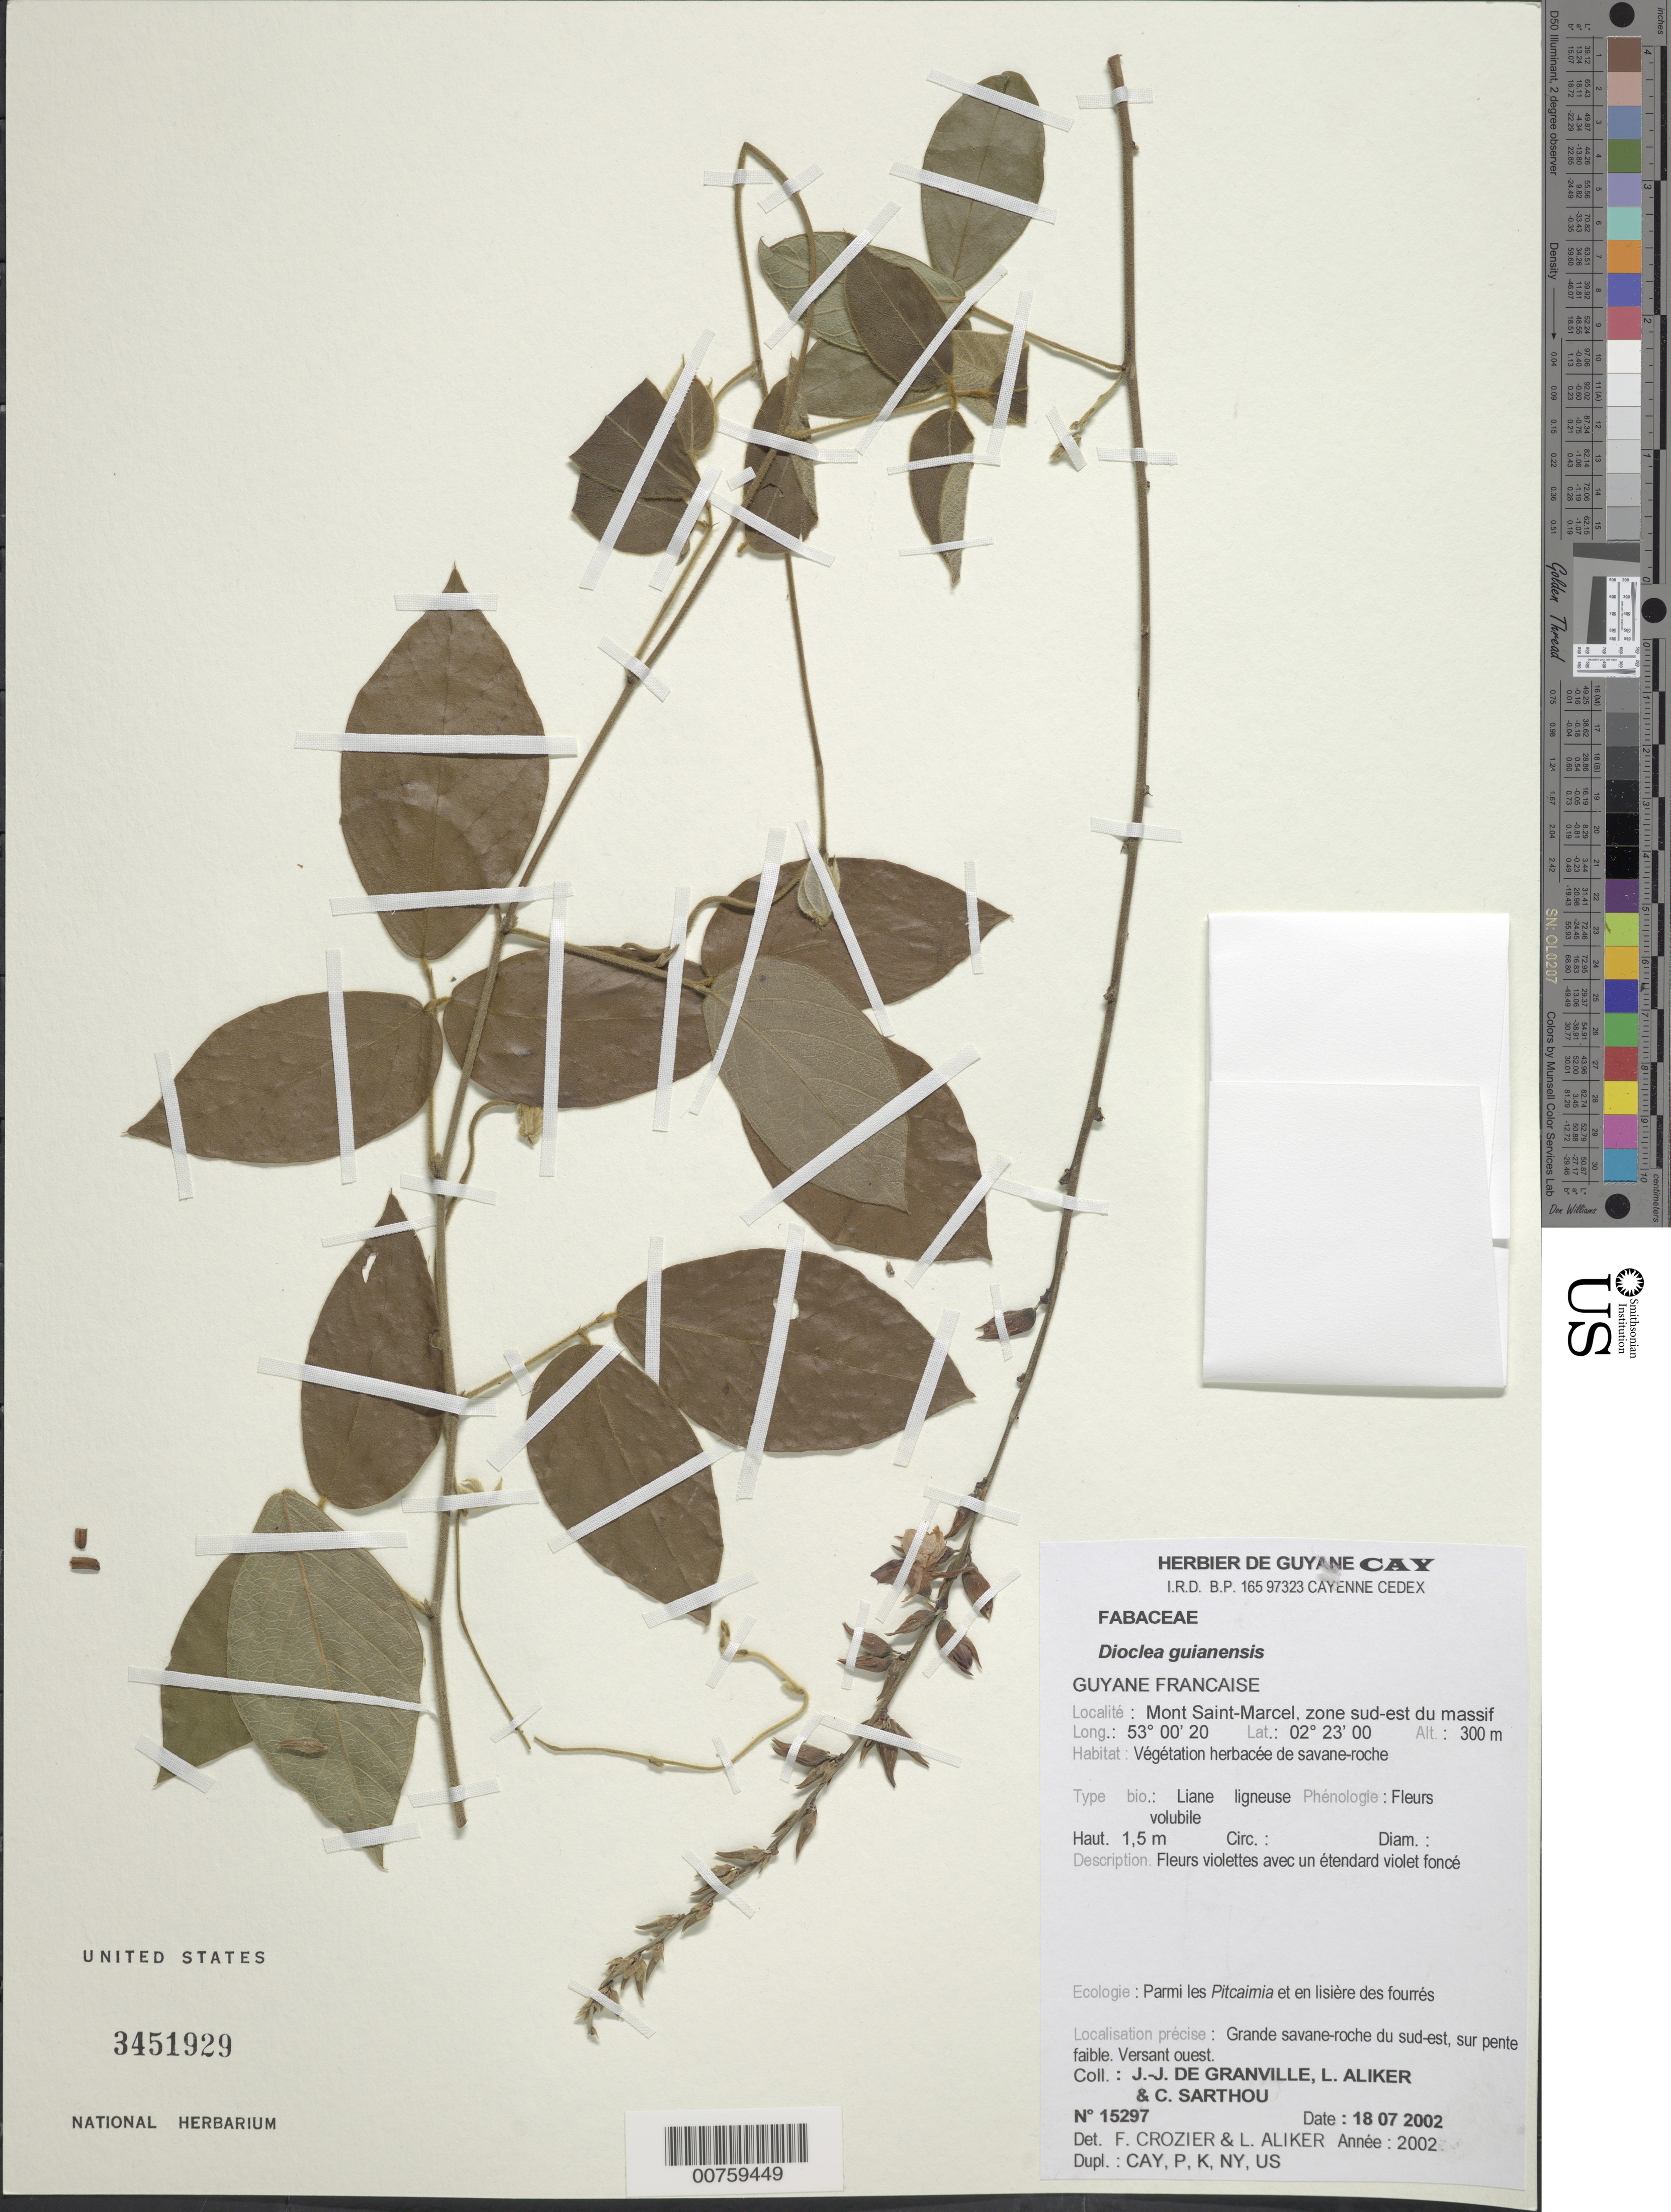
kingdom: Plantae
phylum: Tracheophyta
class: Magnoliopsida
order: Fabales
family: Fabaceae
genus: Dioclea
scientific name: Dioclea guianensis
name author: Benth.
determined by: Crozier, F.; Aliker, L.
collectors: J.-J. de Granville, L. Aliker & C. Sarthou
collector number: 15297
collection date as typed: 18-Jul-02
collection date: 2002-07-18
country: French Guiana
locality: Mont Saint-Marcel, zone Sud-Est du massif, Bassin de l'Yaloupi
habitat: Vegetation herbacée de savane-roche; sur pente faible; parmi les Pitcaimia et enlisere des fourrés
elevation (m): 300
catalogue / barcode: US 3451929